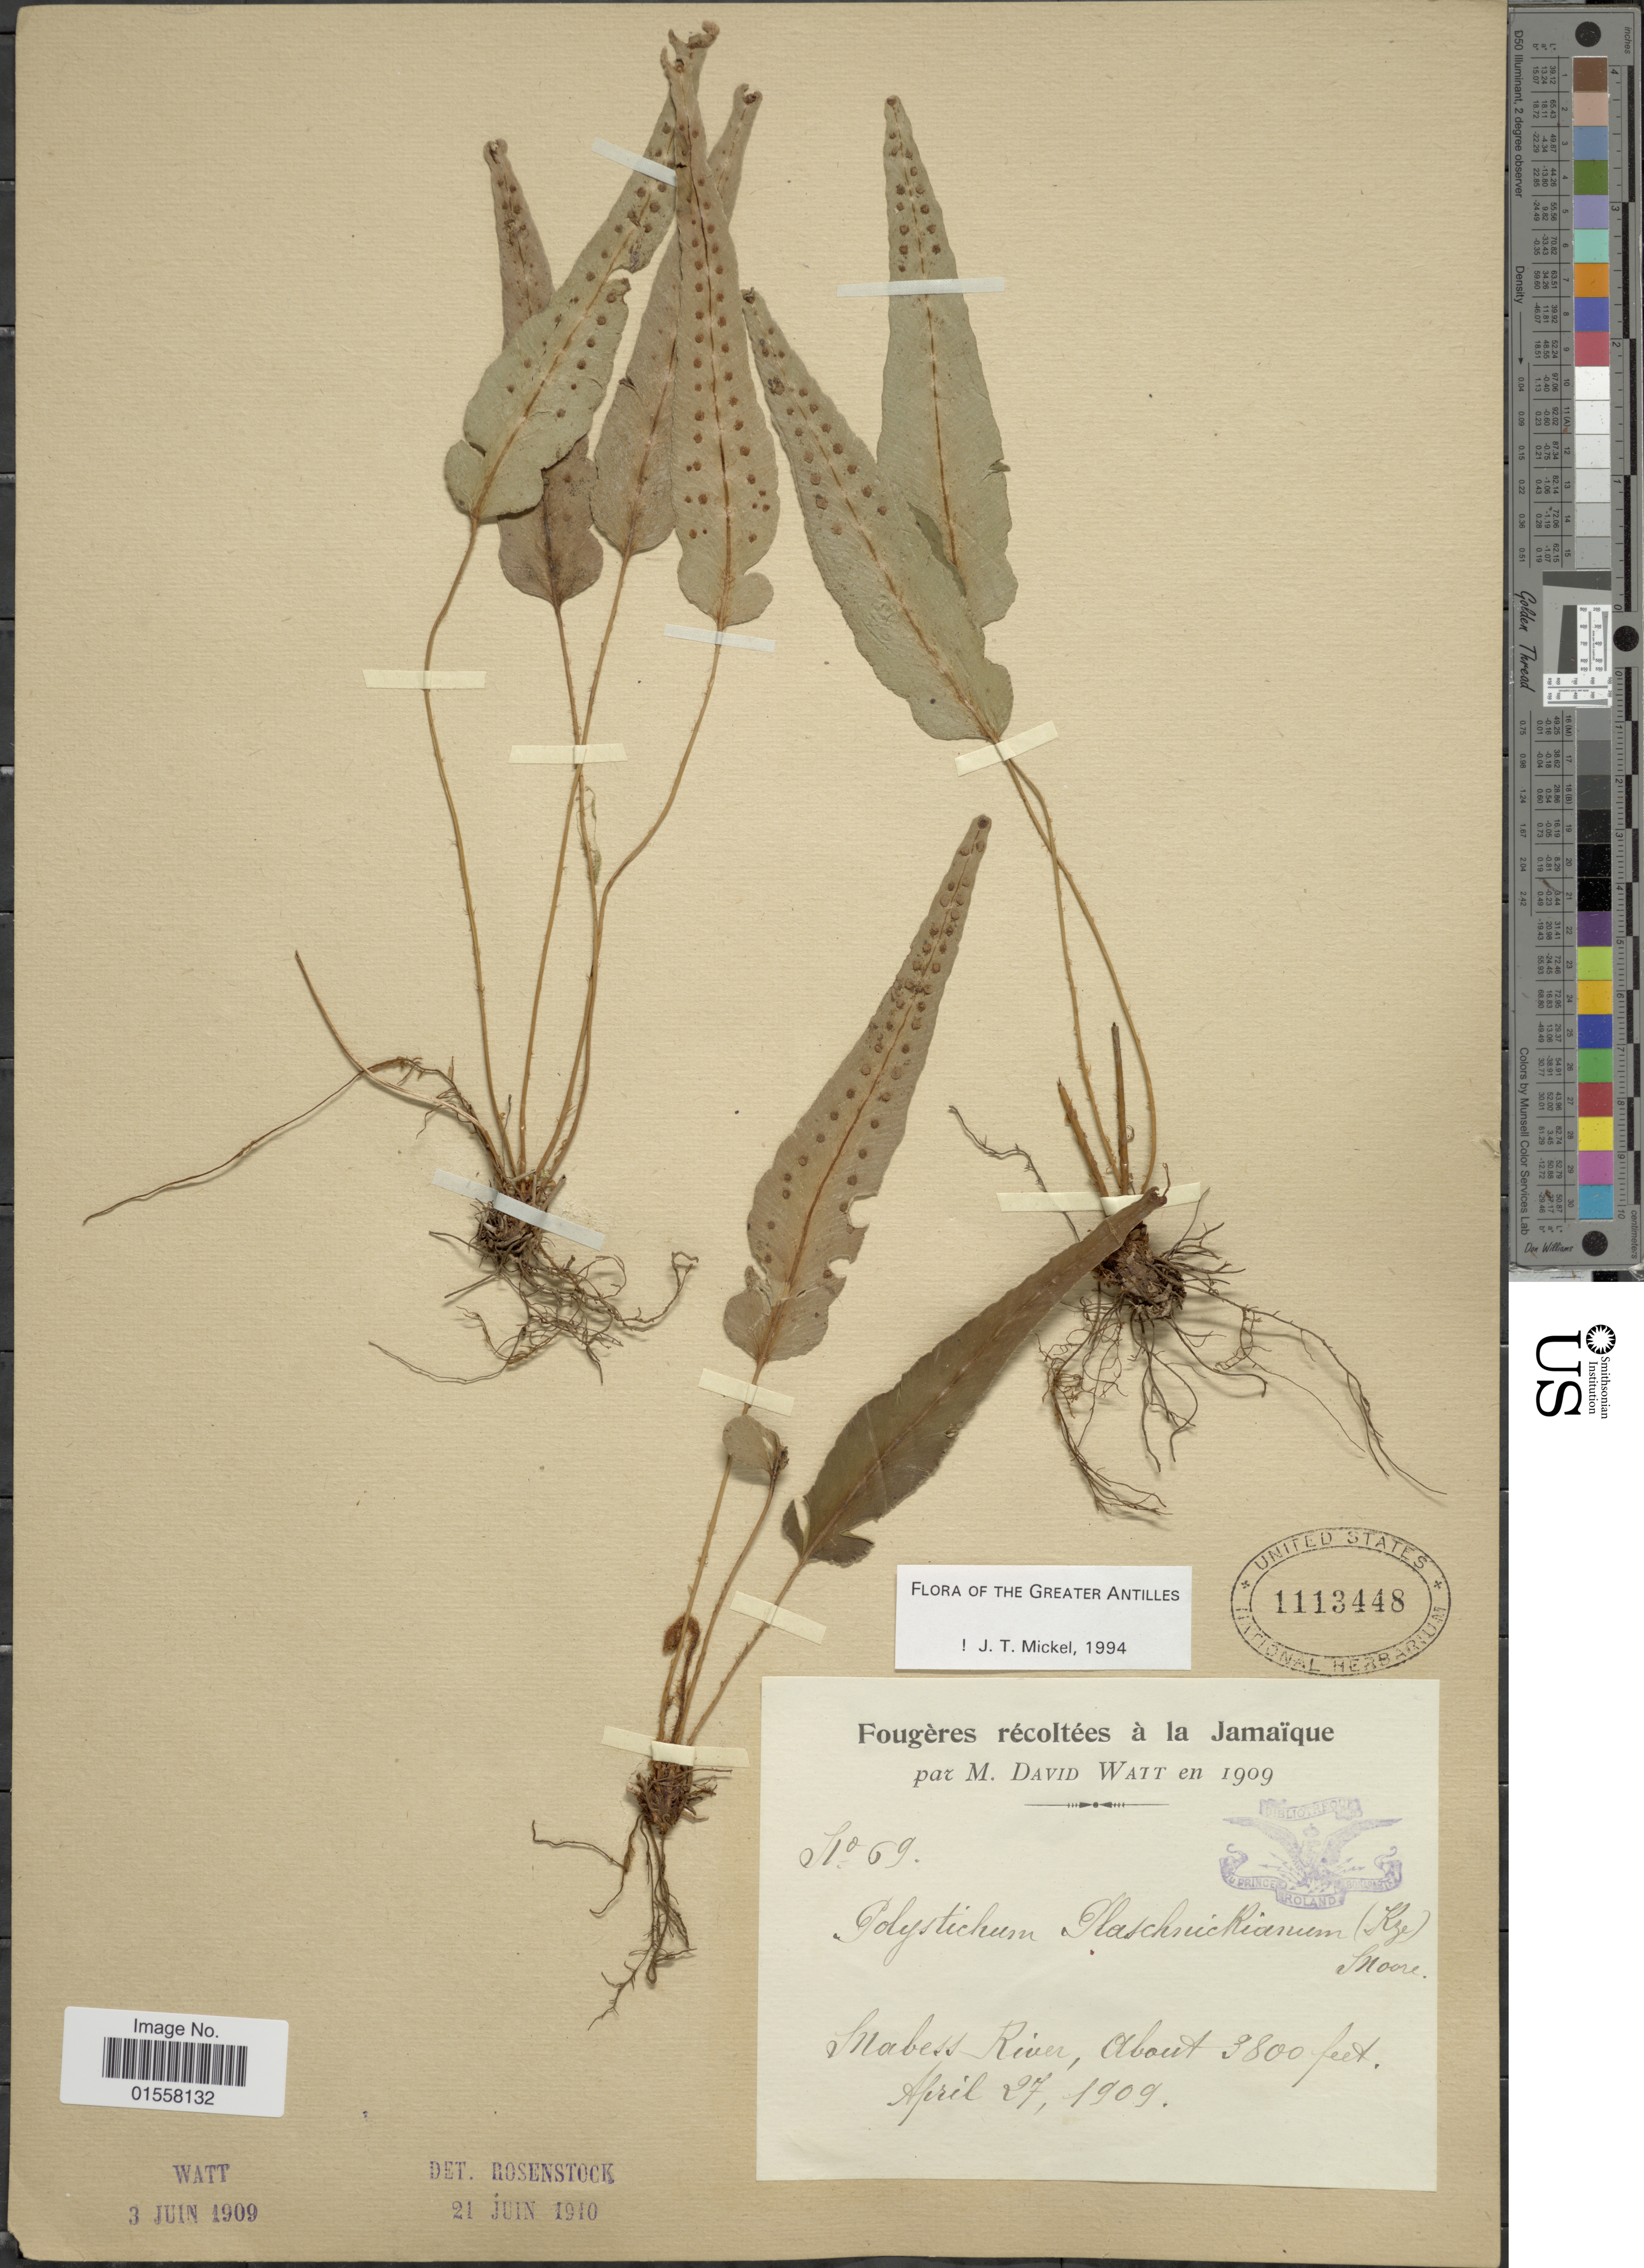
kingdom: Plantae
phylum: Tracheophyta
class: Polypodiopsida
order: Polypodiales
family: Dryopteridaceae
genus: Polystichum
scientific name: Polystichum plaschnickianum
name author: (Kunze) Moore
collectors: D. A. P. Watt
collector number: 69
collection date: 1909-04-27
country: Jamaica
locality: Jamaique, Mabess River.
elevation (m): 1158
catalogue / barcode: US 1113448